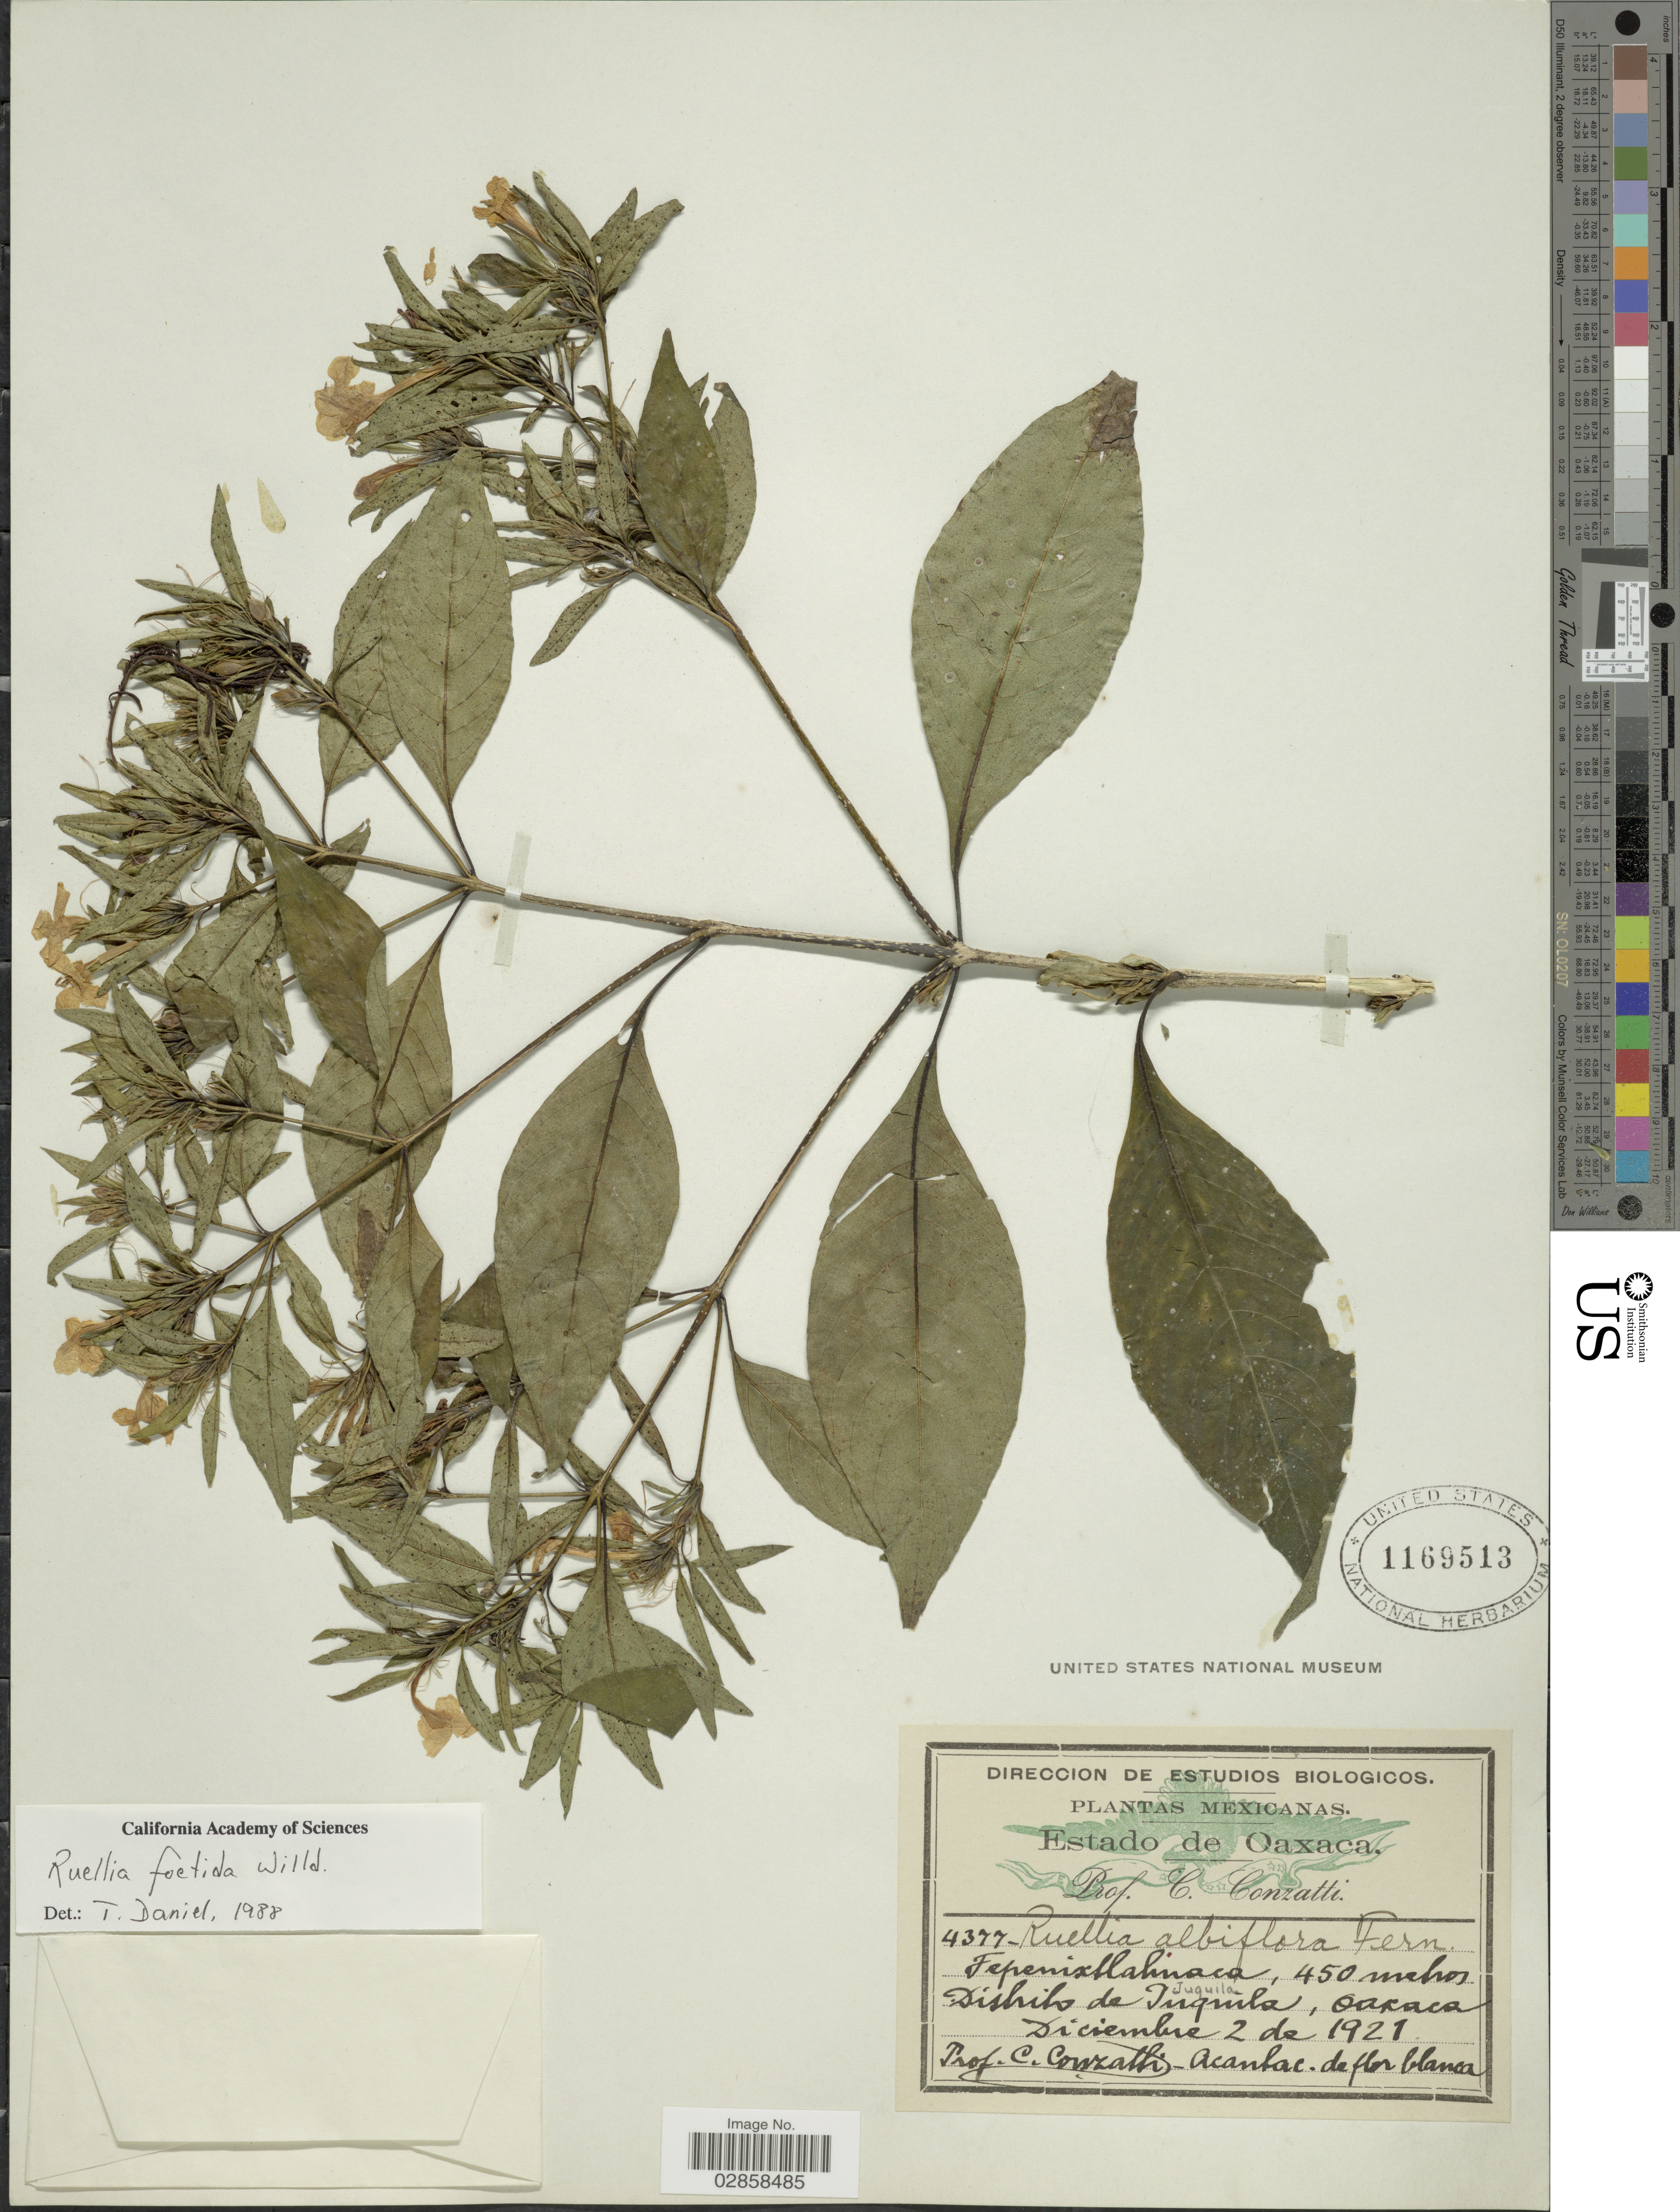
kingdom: Plantae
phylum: Tracheophyta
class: Magnoliopsida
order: Lamiales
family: Acanthaceae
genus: Ruellia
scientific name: Ruellia foetida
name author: Willd.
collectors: C. Conzatti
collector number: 4377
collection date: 1921-12-02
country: Mexico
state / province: Oaxaca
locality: Distrito de Juquila.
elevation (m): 450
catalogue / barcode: US 1169513